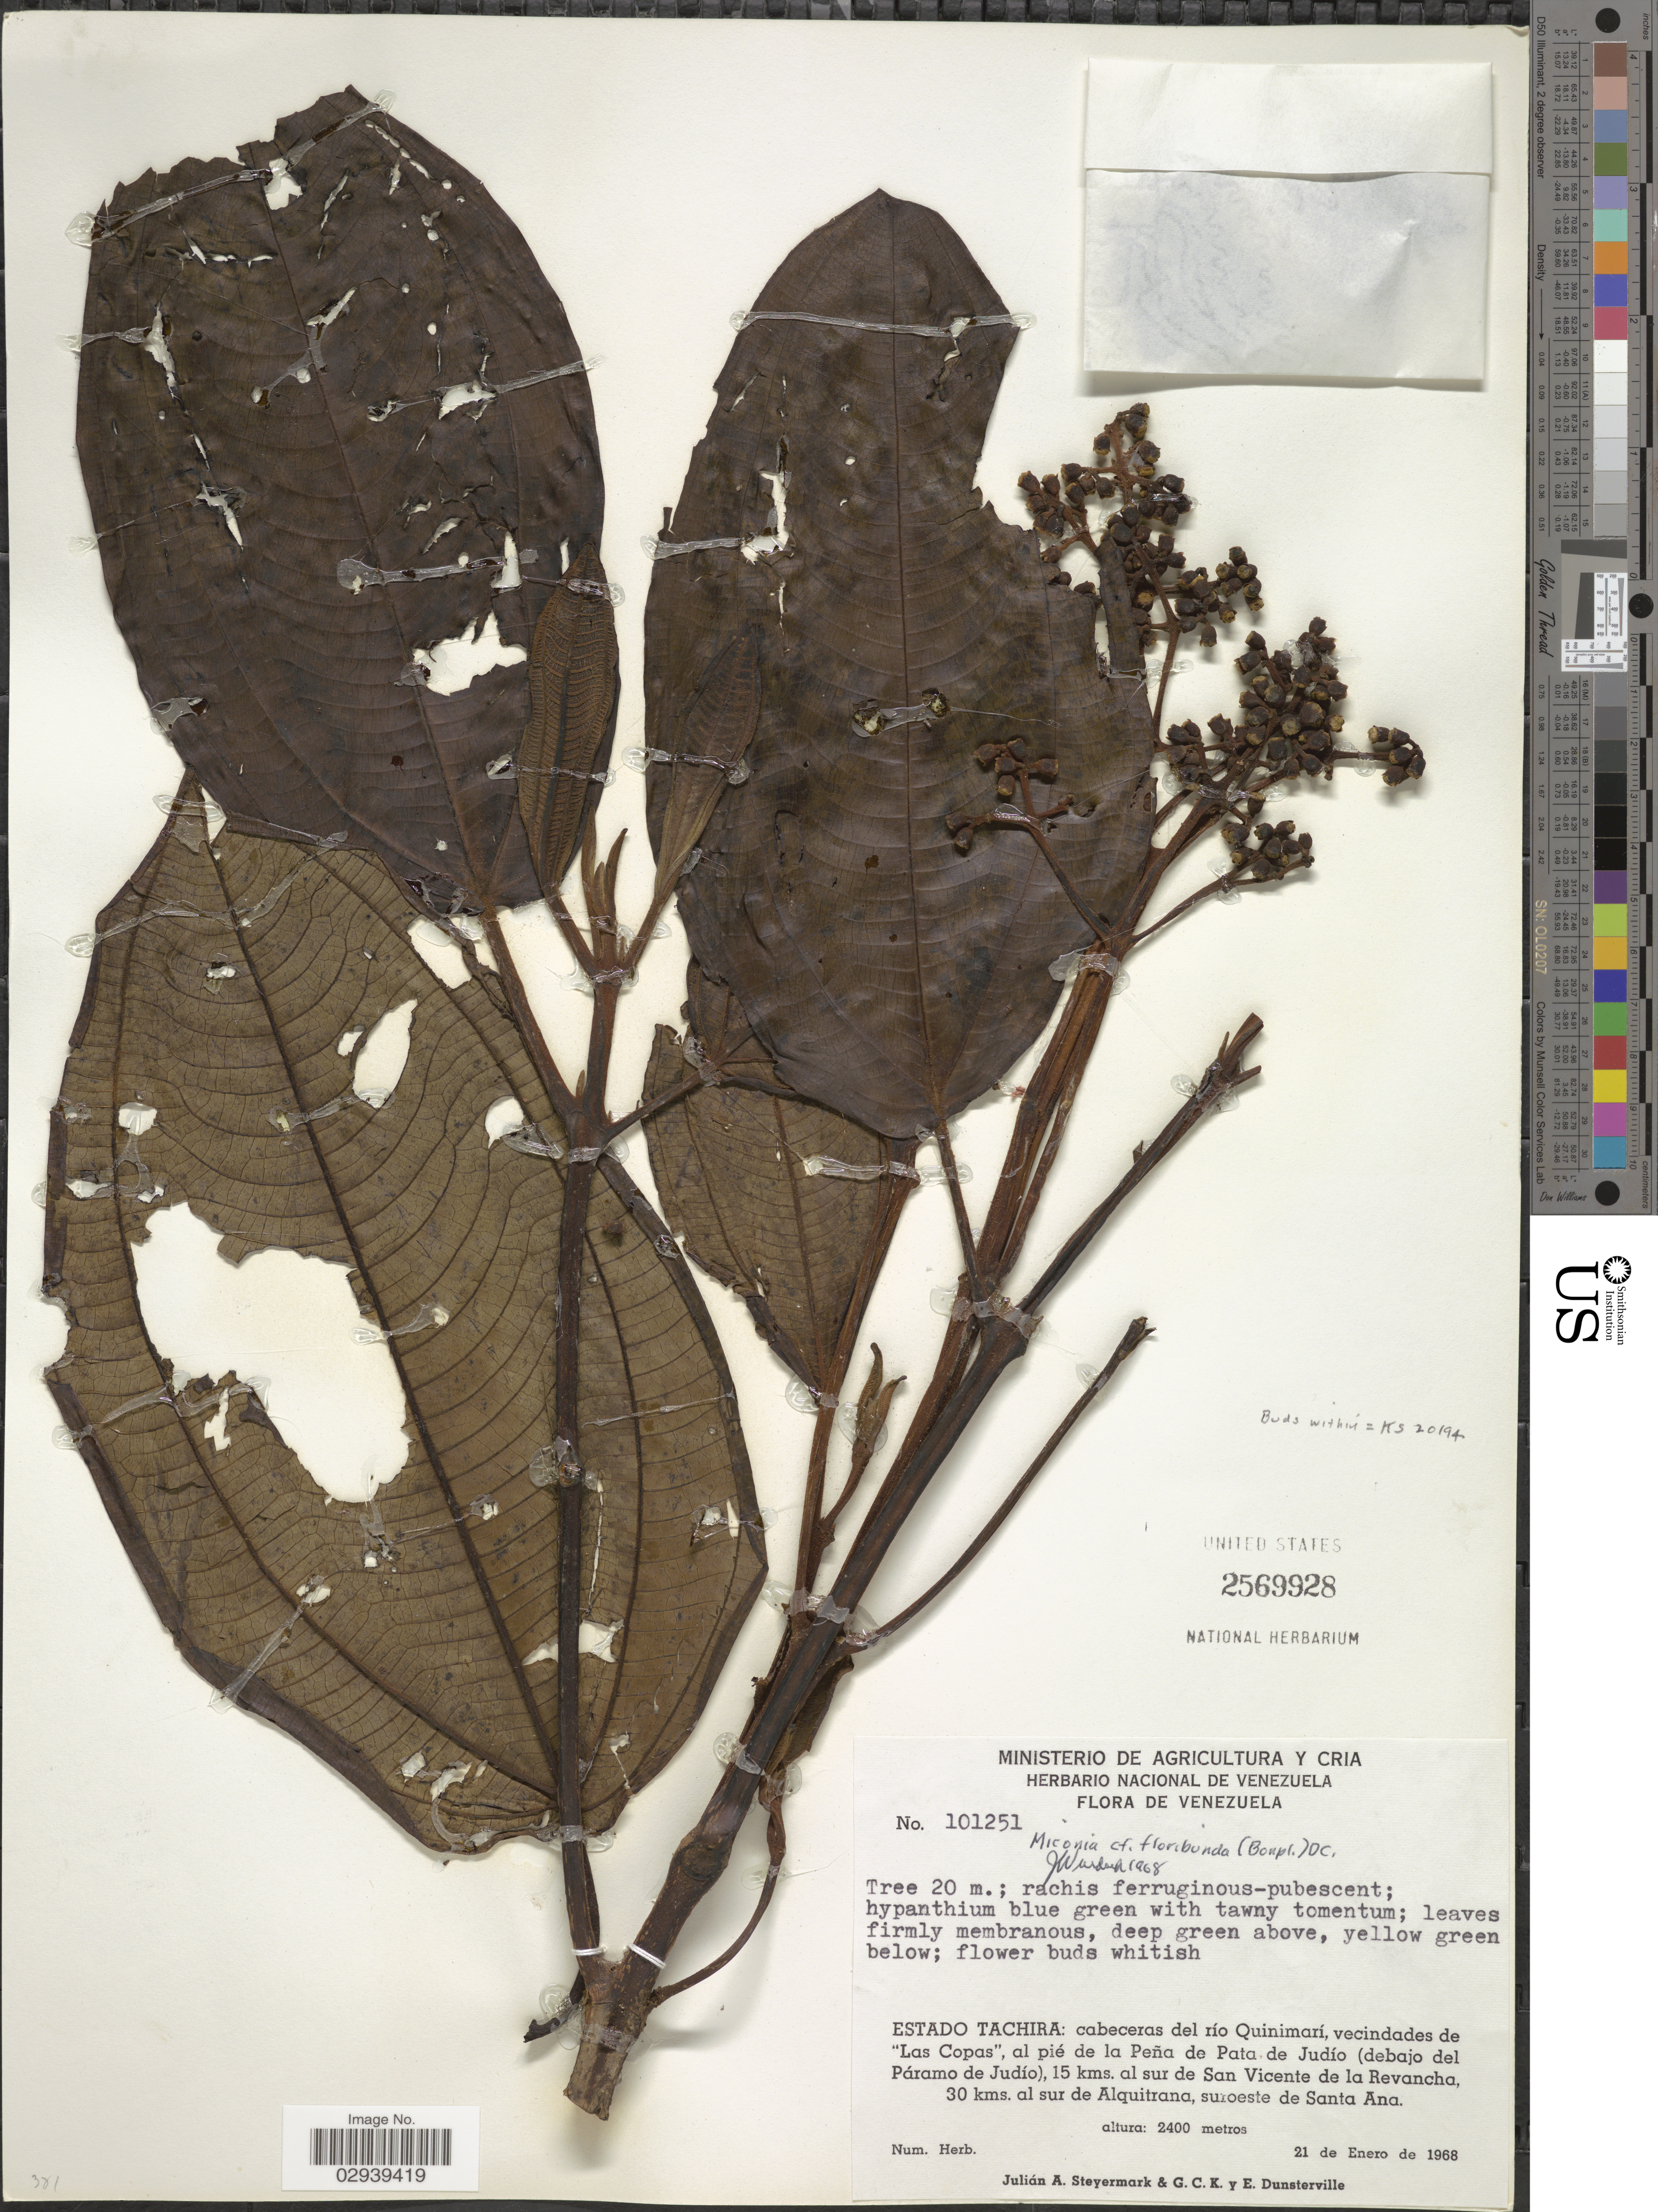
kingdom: Plantae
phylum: Tracheophyta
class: Magnoliopsida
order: Myrtales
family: Melastomataceae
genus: Miconia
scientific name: Miconia floribunda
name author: (Bonpl.) DC.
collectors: J. Steyermark, G. C. K. Dunsterville & E. Dunsterville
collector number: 101251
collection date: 1968-01-21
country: Venezuela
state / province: Tachira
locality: Estado Tachira: cabeceras del río Quinimarí, vecindades de "Las Copas", al pié de la Peña de Pata de Judío (debajo del Páramo de Judío), 15 kms. al sur de San Vicente de la Revancha, 30 kms. al sur de Alquitrana, suroeste de Santa Ana.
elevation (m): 2400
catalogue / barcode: US 2569928